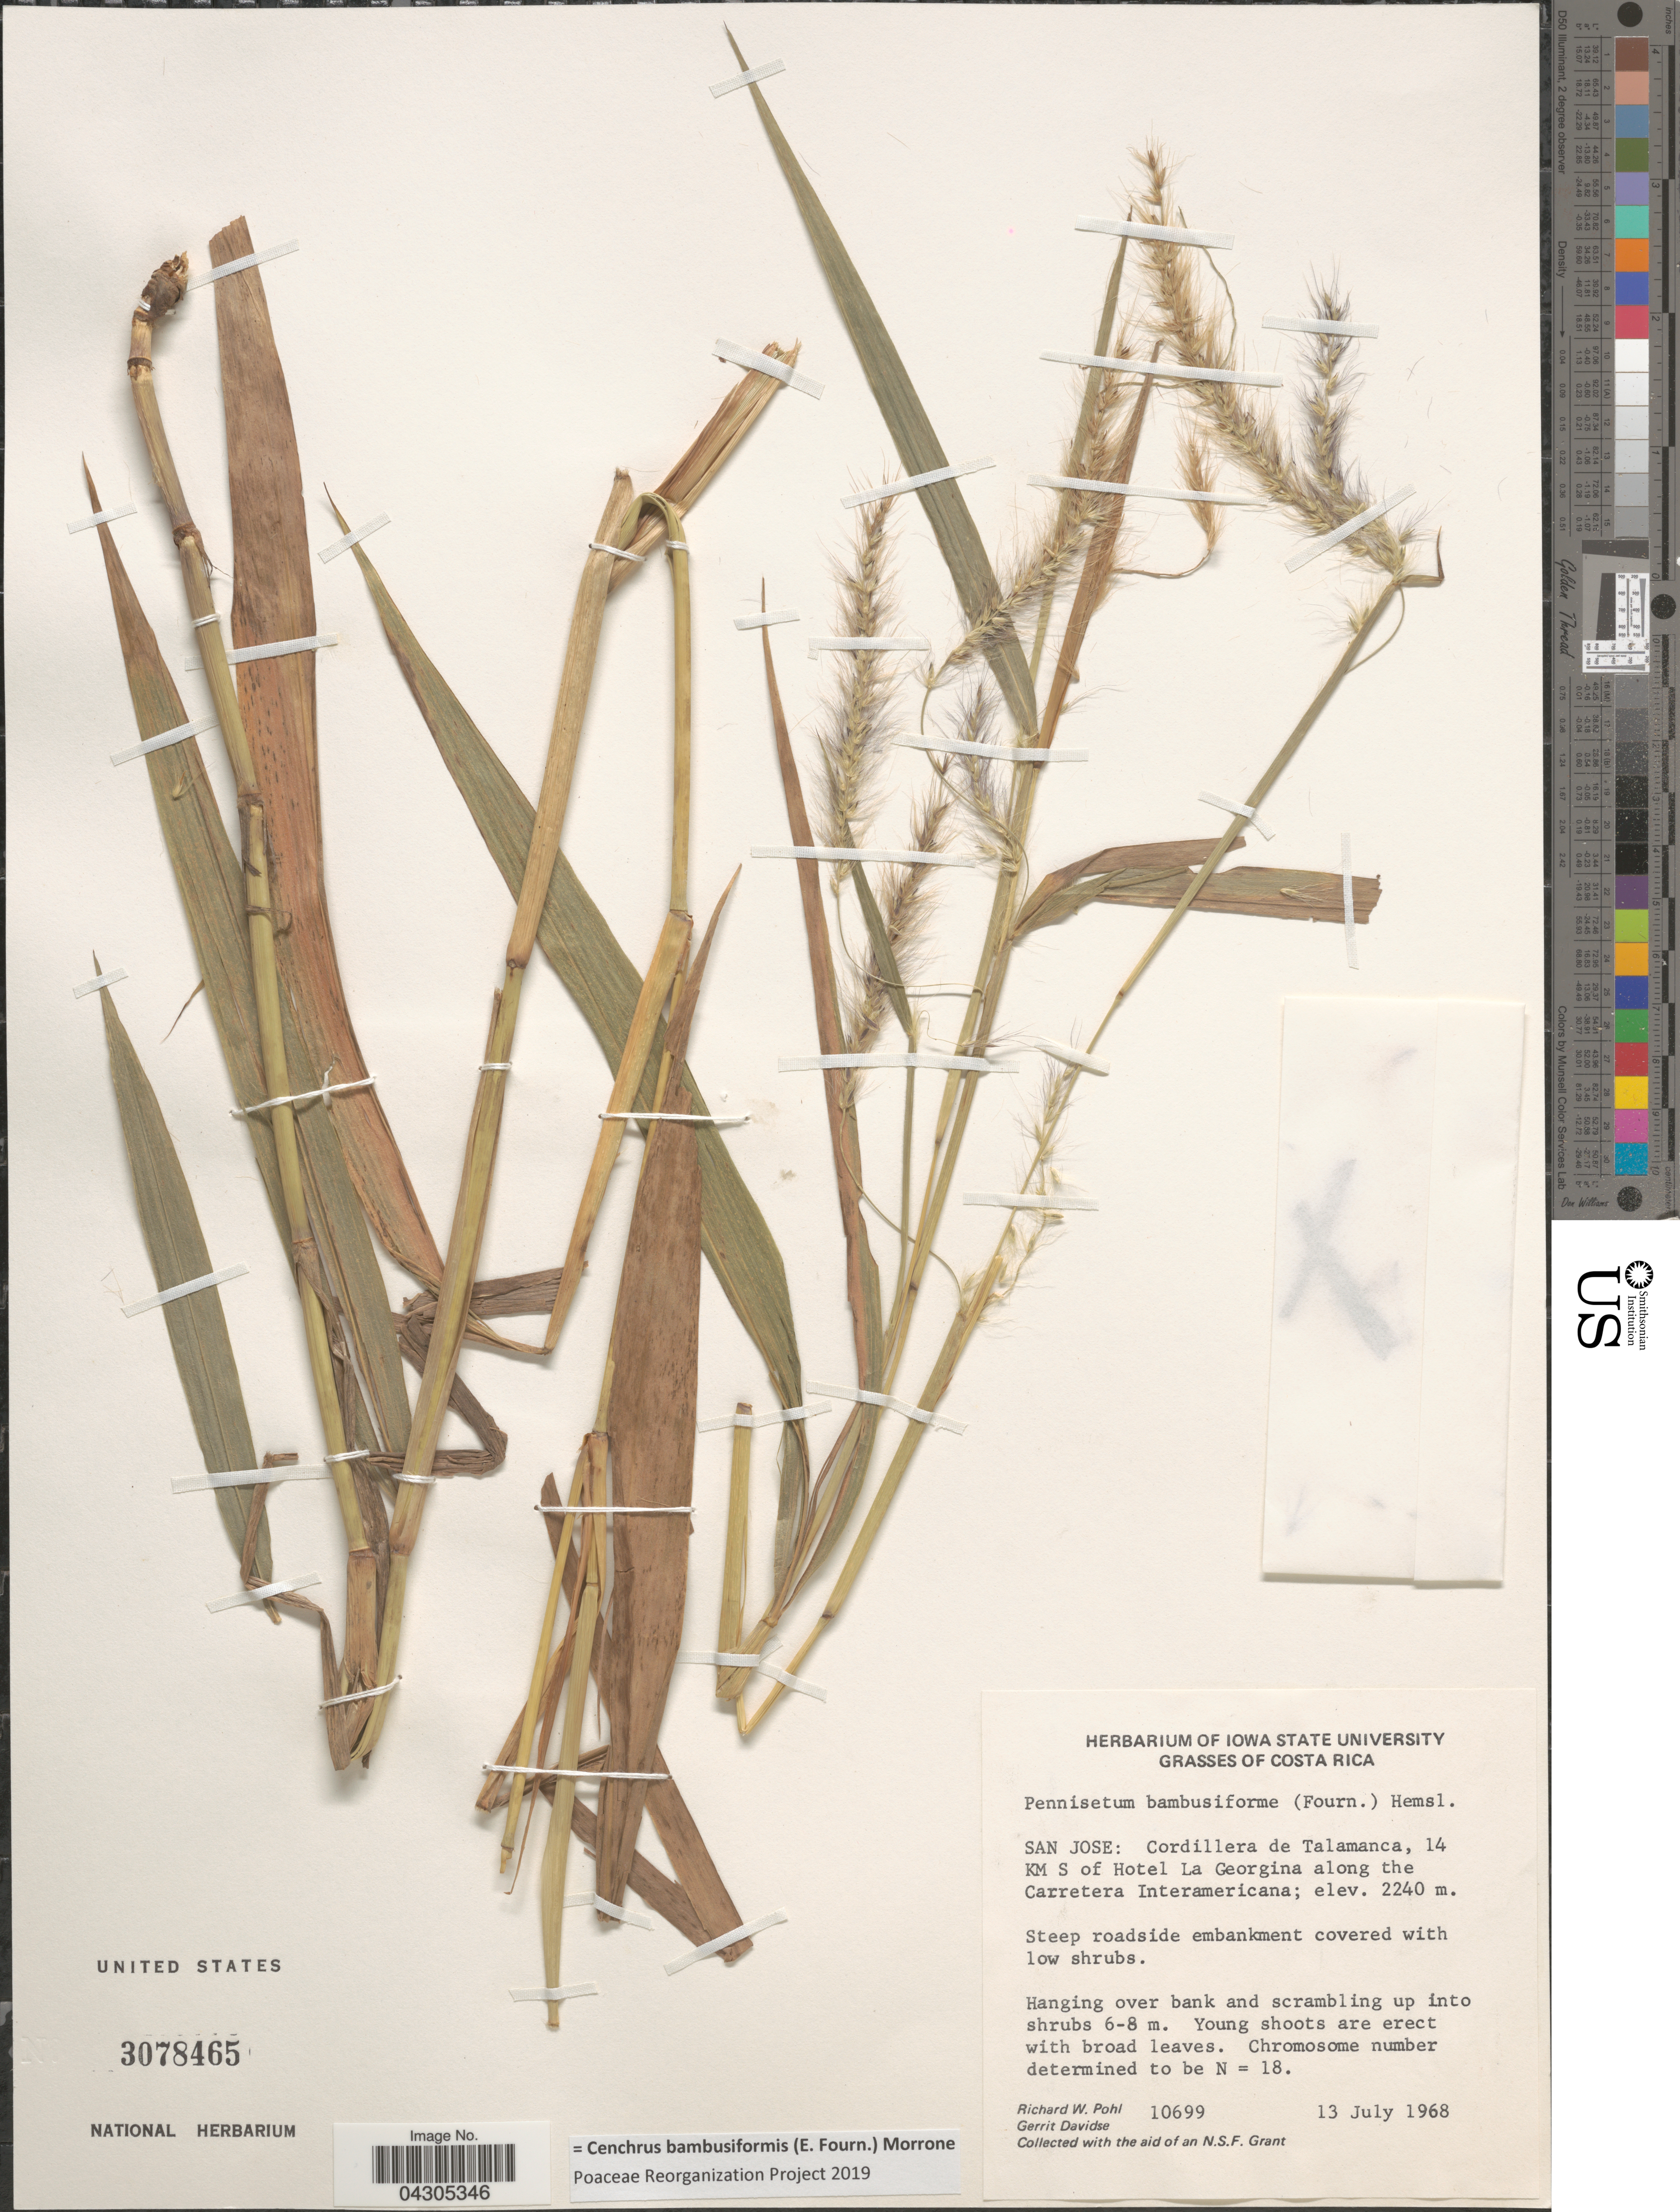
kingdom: Plantae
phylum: Tracheophyta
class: Liliopsida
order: Poales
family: Poaceae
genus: Cenchrus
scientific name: Cenchrus bambusiformis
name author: (E. Fourn.) Morrone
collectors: R. W. Pohl & G. Davidse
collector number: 10699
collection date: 1968-07-13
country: Costa Rica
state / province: San José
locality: Cordillera de Talamanca, 14 KM S of Hotel La Georgina along the Carretera Interamericana.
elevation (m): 2240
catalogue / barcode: US 3078465